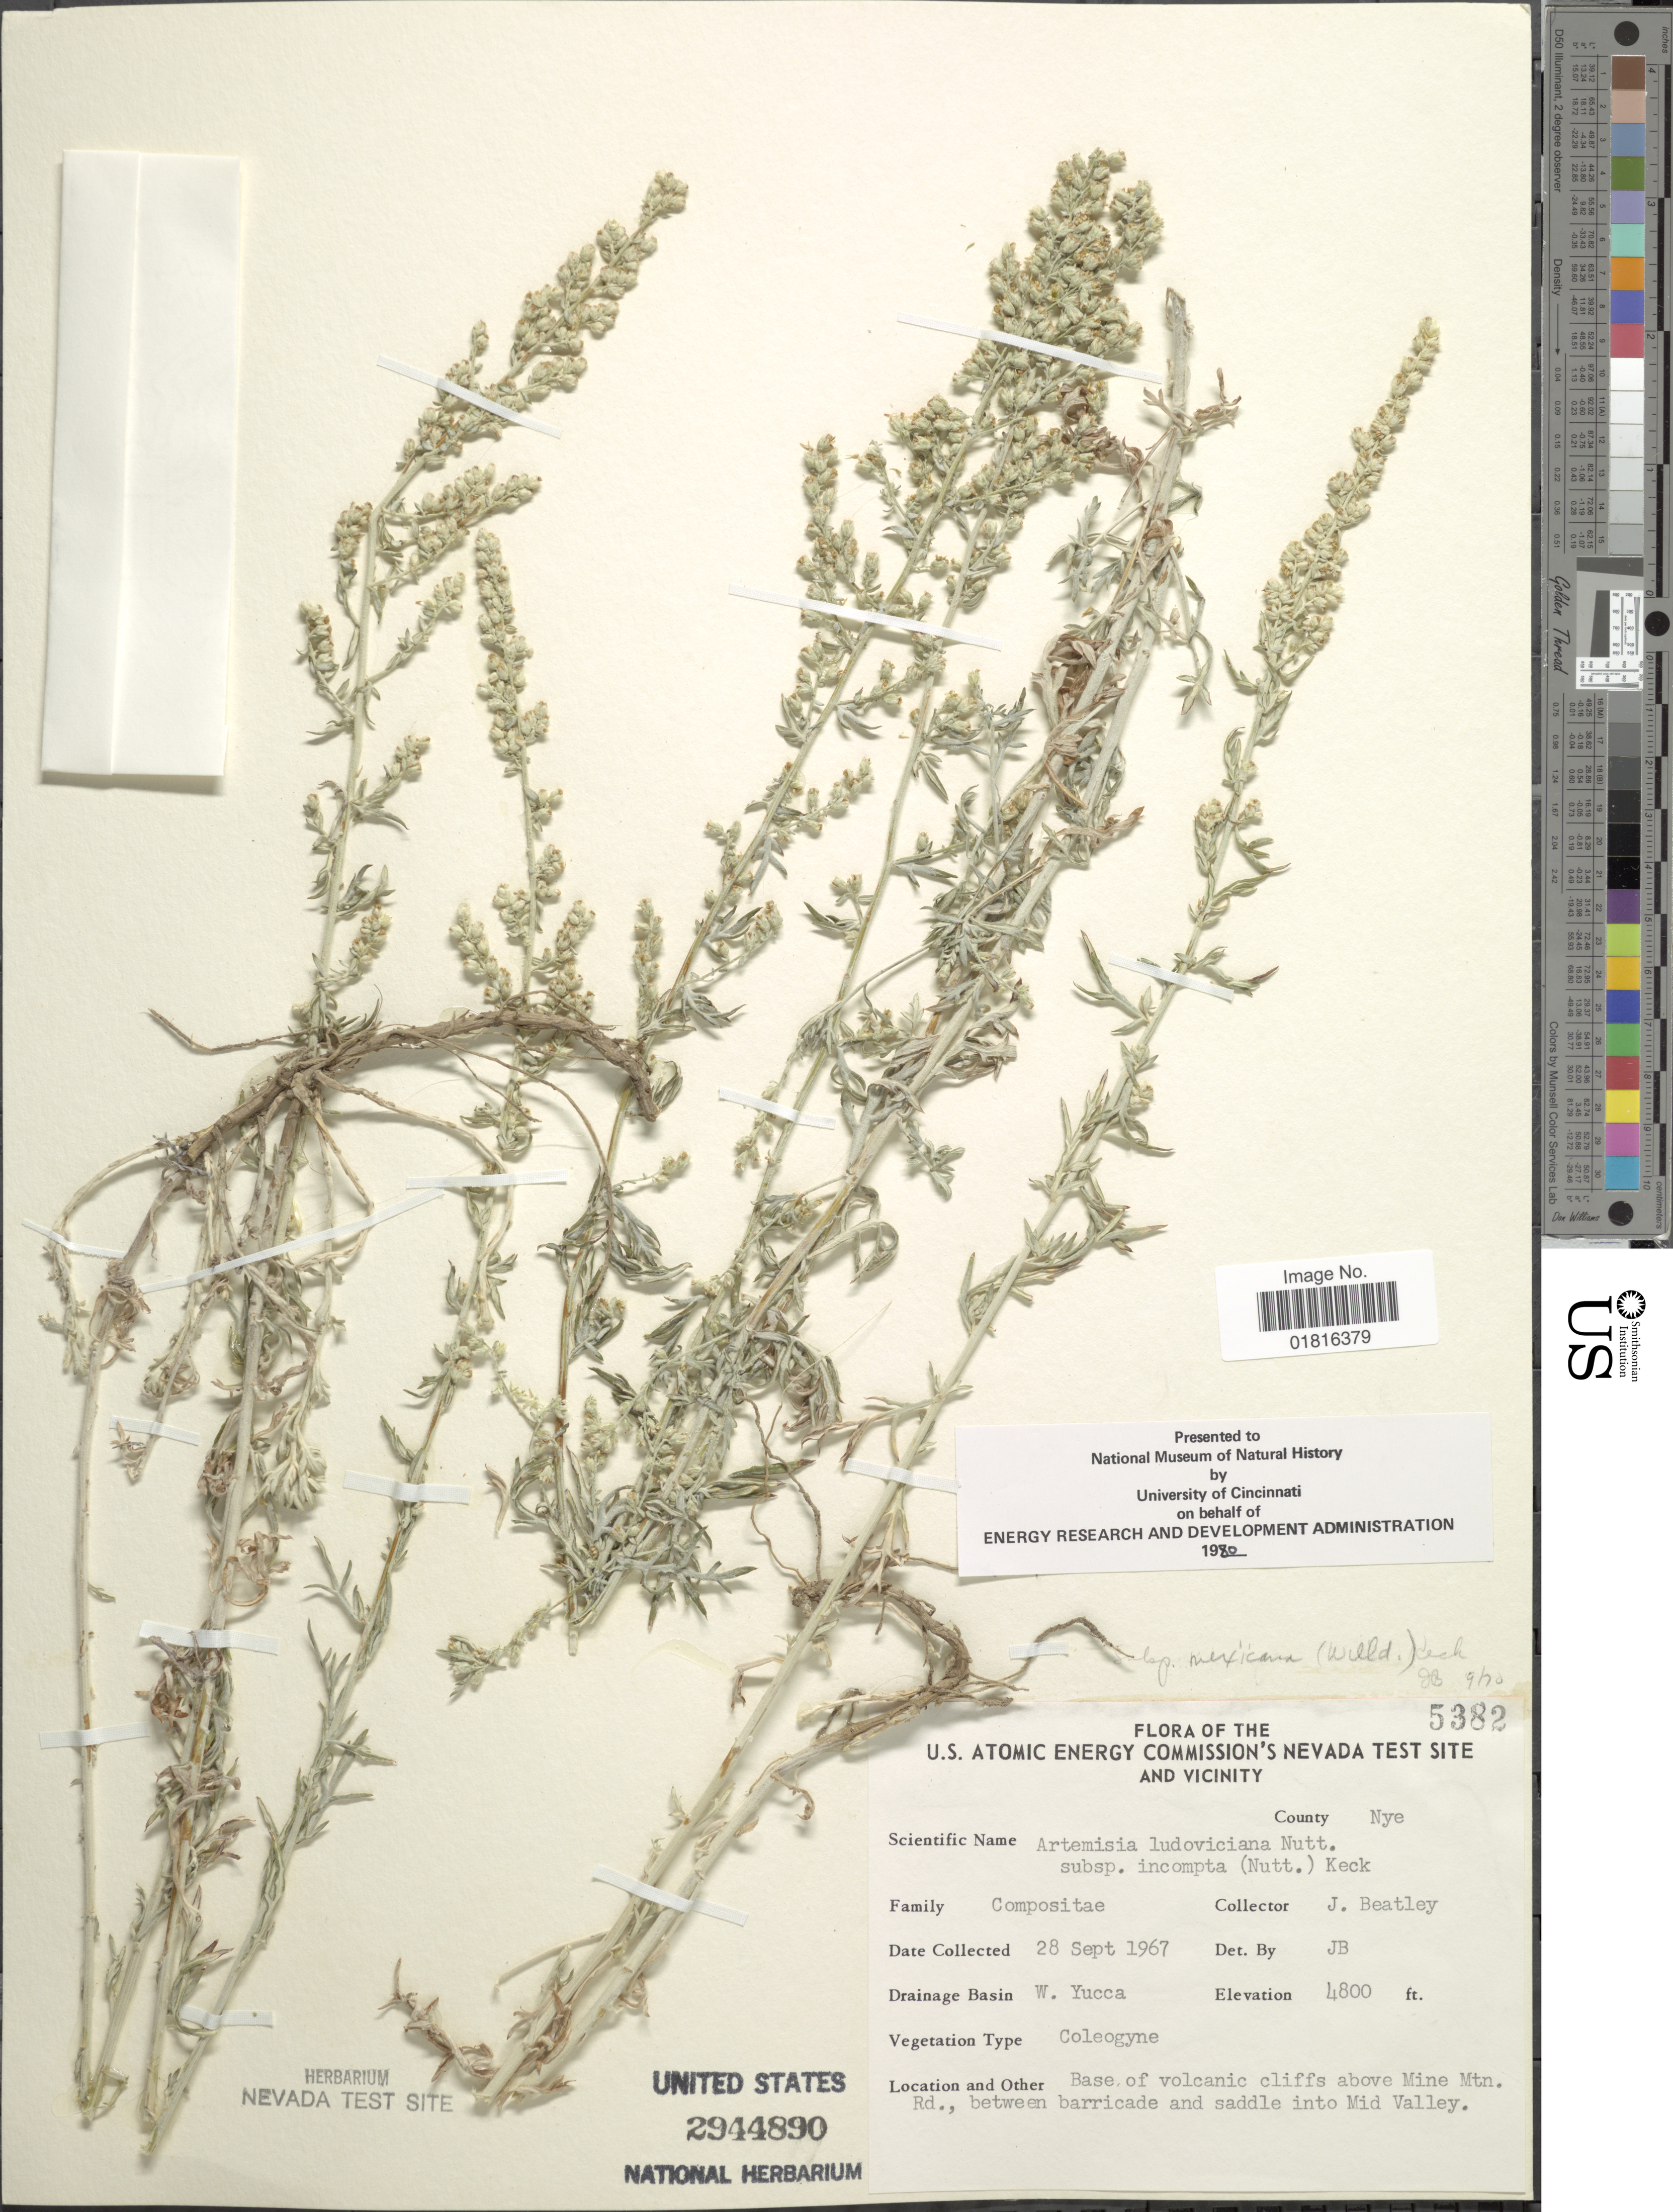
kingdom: Plantae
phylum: Tracheophyta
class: Magnoliopsida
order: Asterales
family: Asteraceae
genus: Artemisia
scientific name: Artemisia ludoviciana subsp. mexicana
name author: (Willd. ex Spreng.) D.D. Keck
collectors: J. C. Beatley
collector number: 5382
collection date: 1967-09-28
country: United States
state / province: Nevada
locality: U.S Atomic Energy Commision's Nevada Test Site and Vicinity, County Nye, Drainage Basin W. Yucca, Base of volcanic cliffs above Mine Mtn. Rd., between barricade and saddle into Mid Valley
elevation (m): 1463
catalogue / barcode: US 2944890